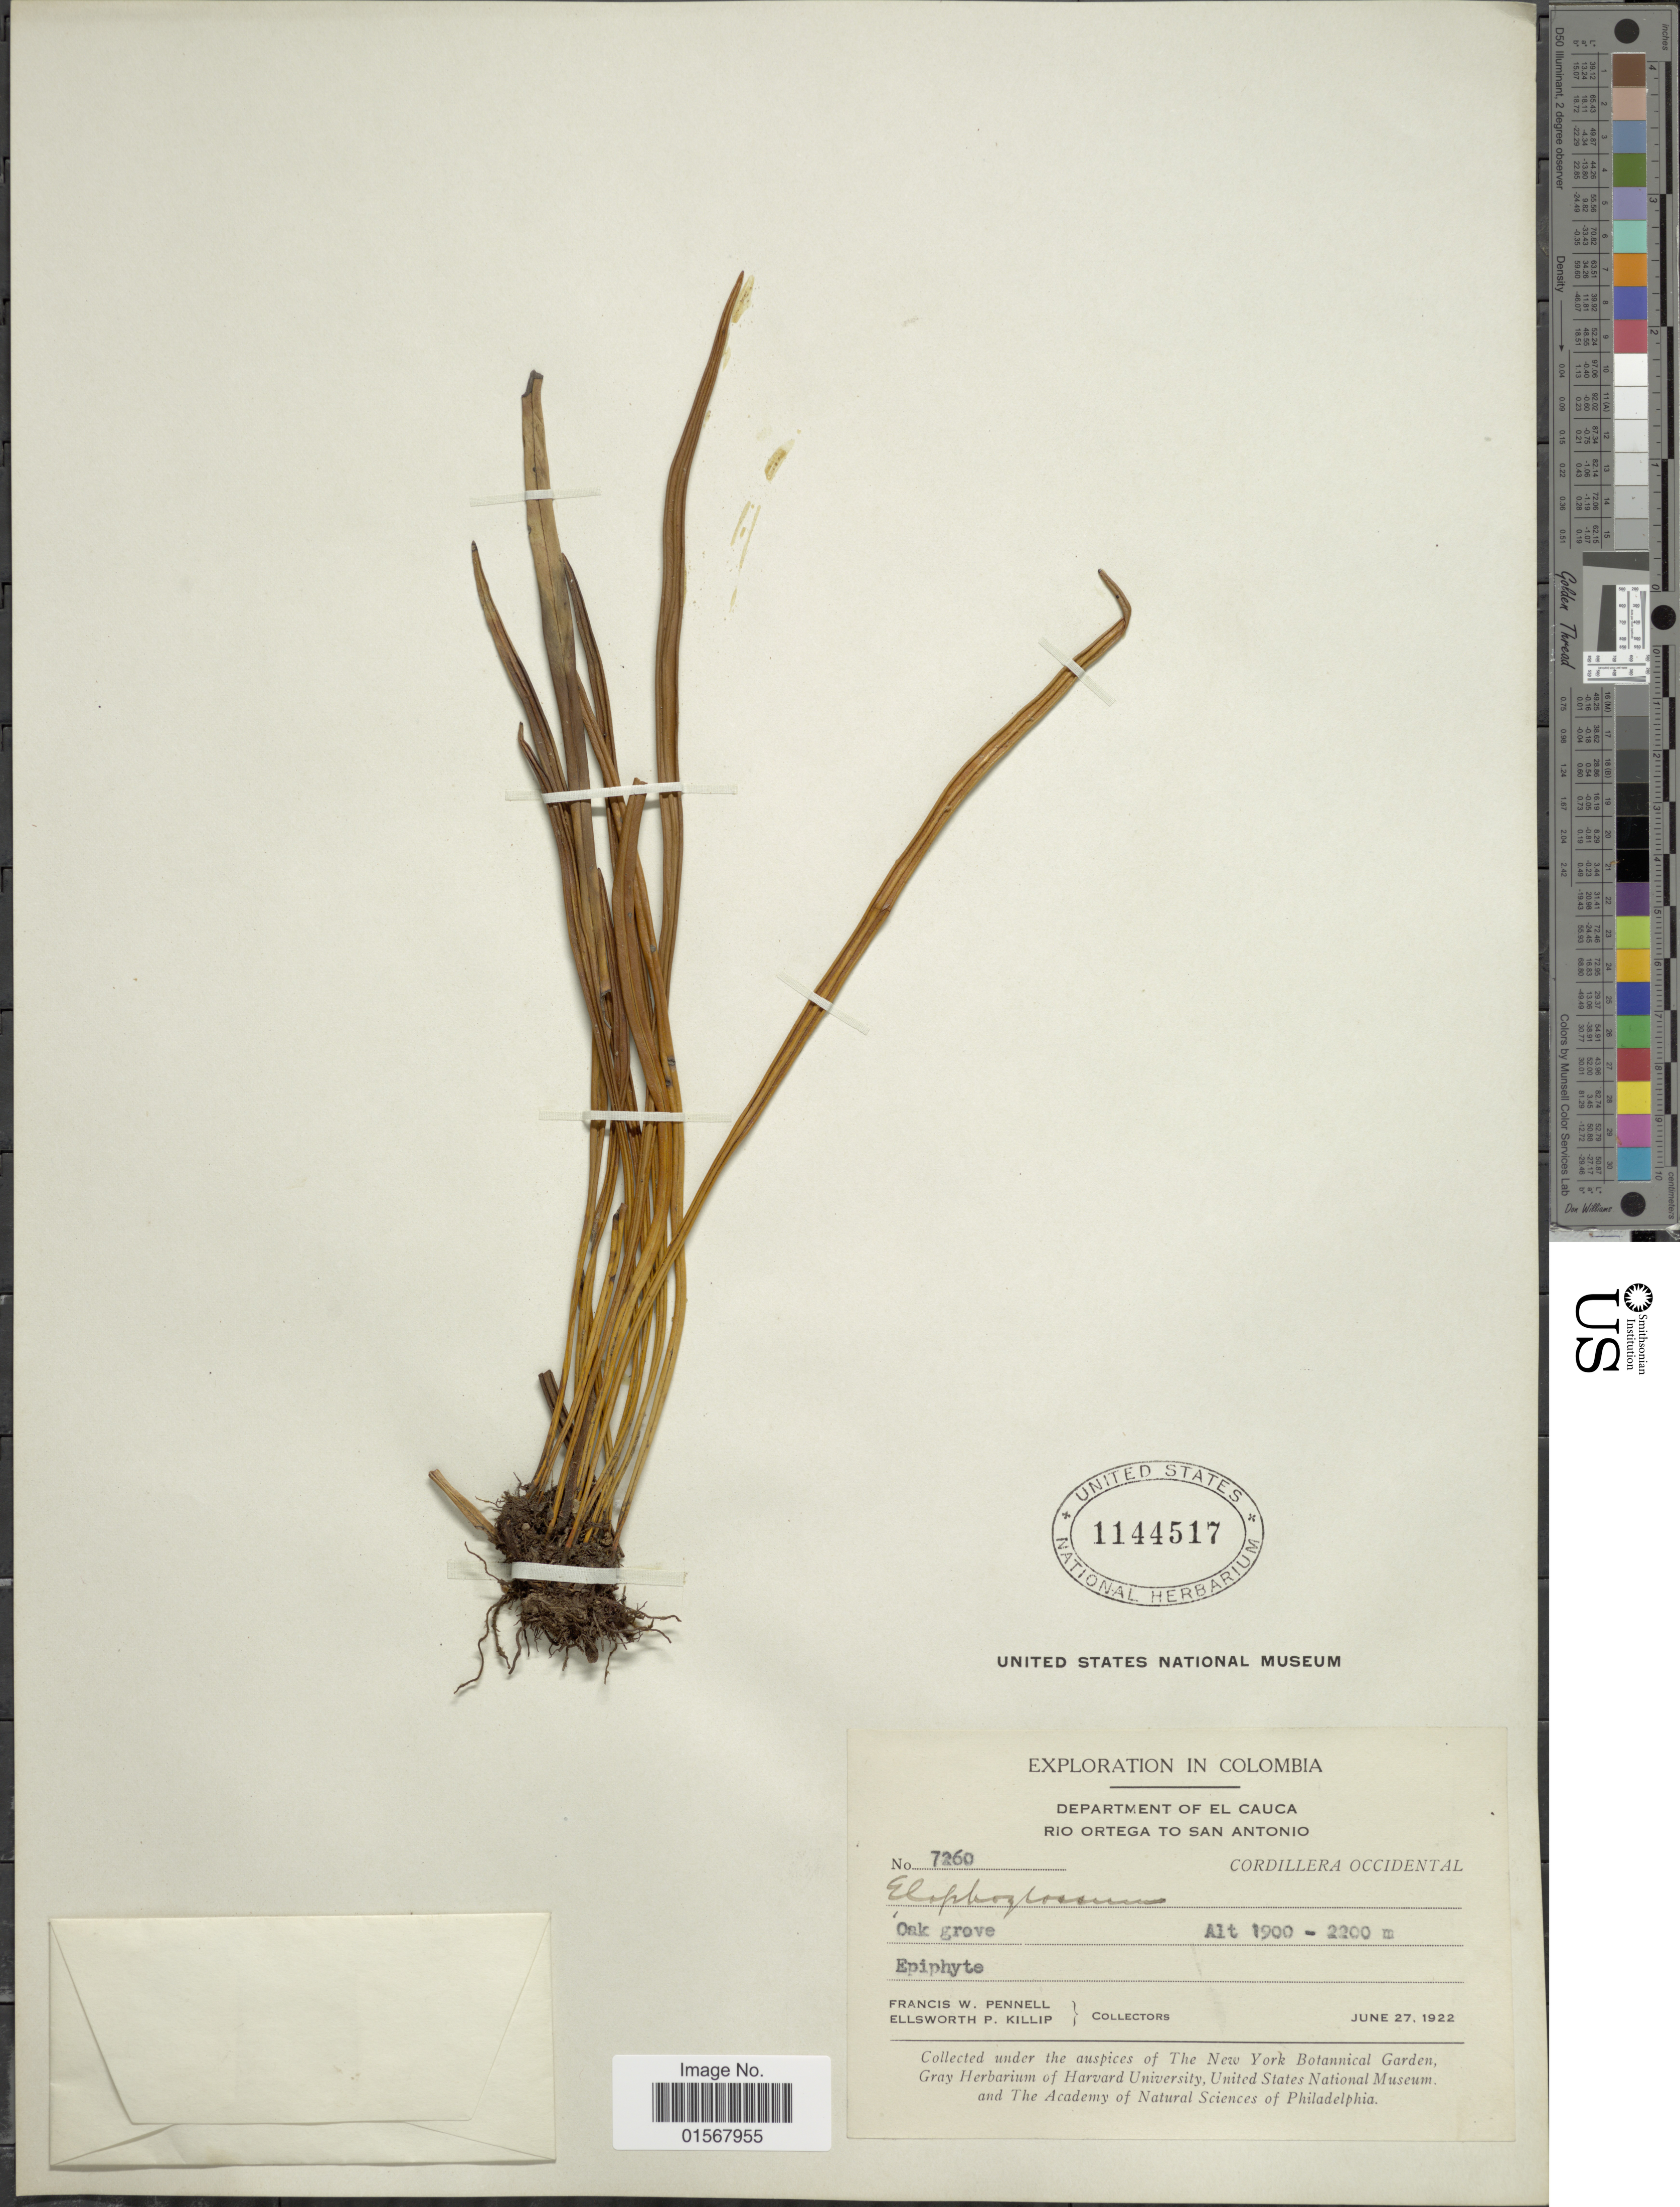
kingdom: Plantae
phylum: Tracheophyta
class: Polypodiopsida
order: Polypodiales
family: Dryopteridaceae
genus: Elaphoglossum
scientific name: Elaphoglossum sp.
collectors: F. W. Pennell & E. P. Killip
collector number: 7260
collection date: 1922-06-27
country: Colombia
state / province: Valle del Cauca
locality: Department of el Cauca, Rio Ortega to San Antonio, Cordillera Central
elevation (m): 1900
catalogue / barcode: US 1144517